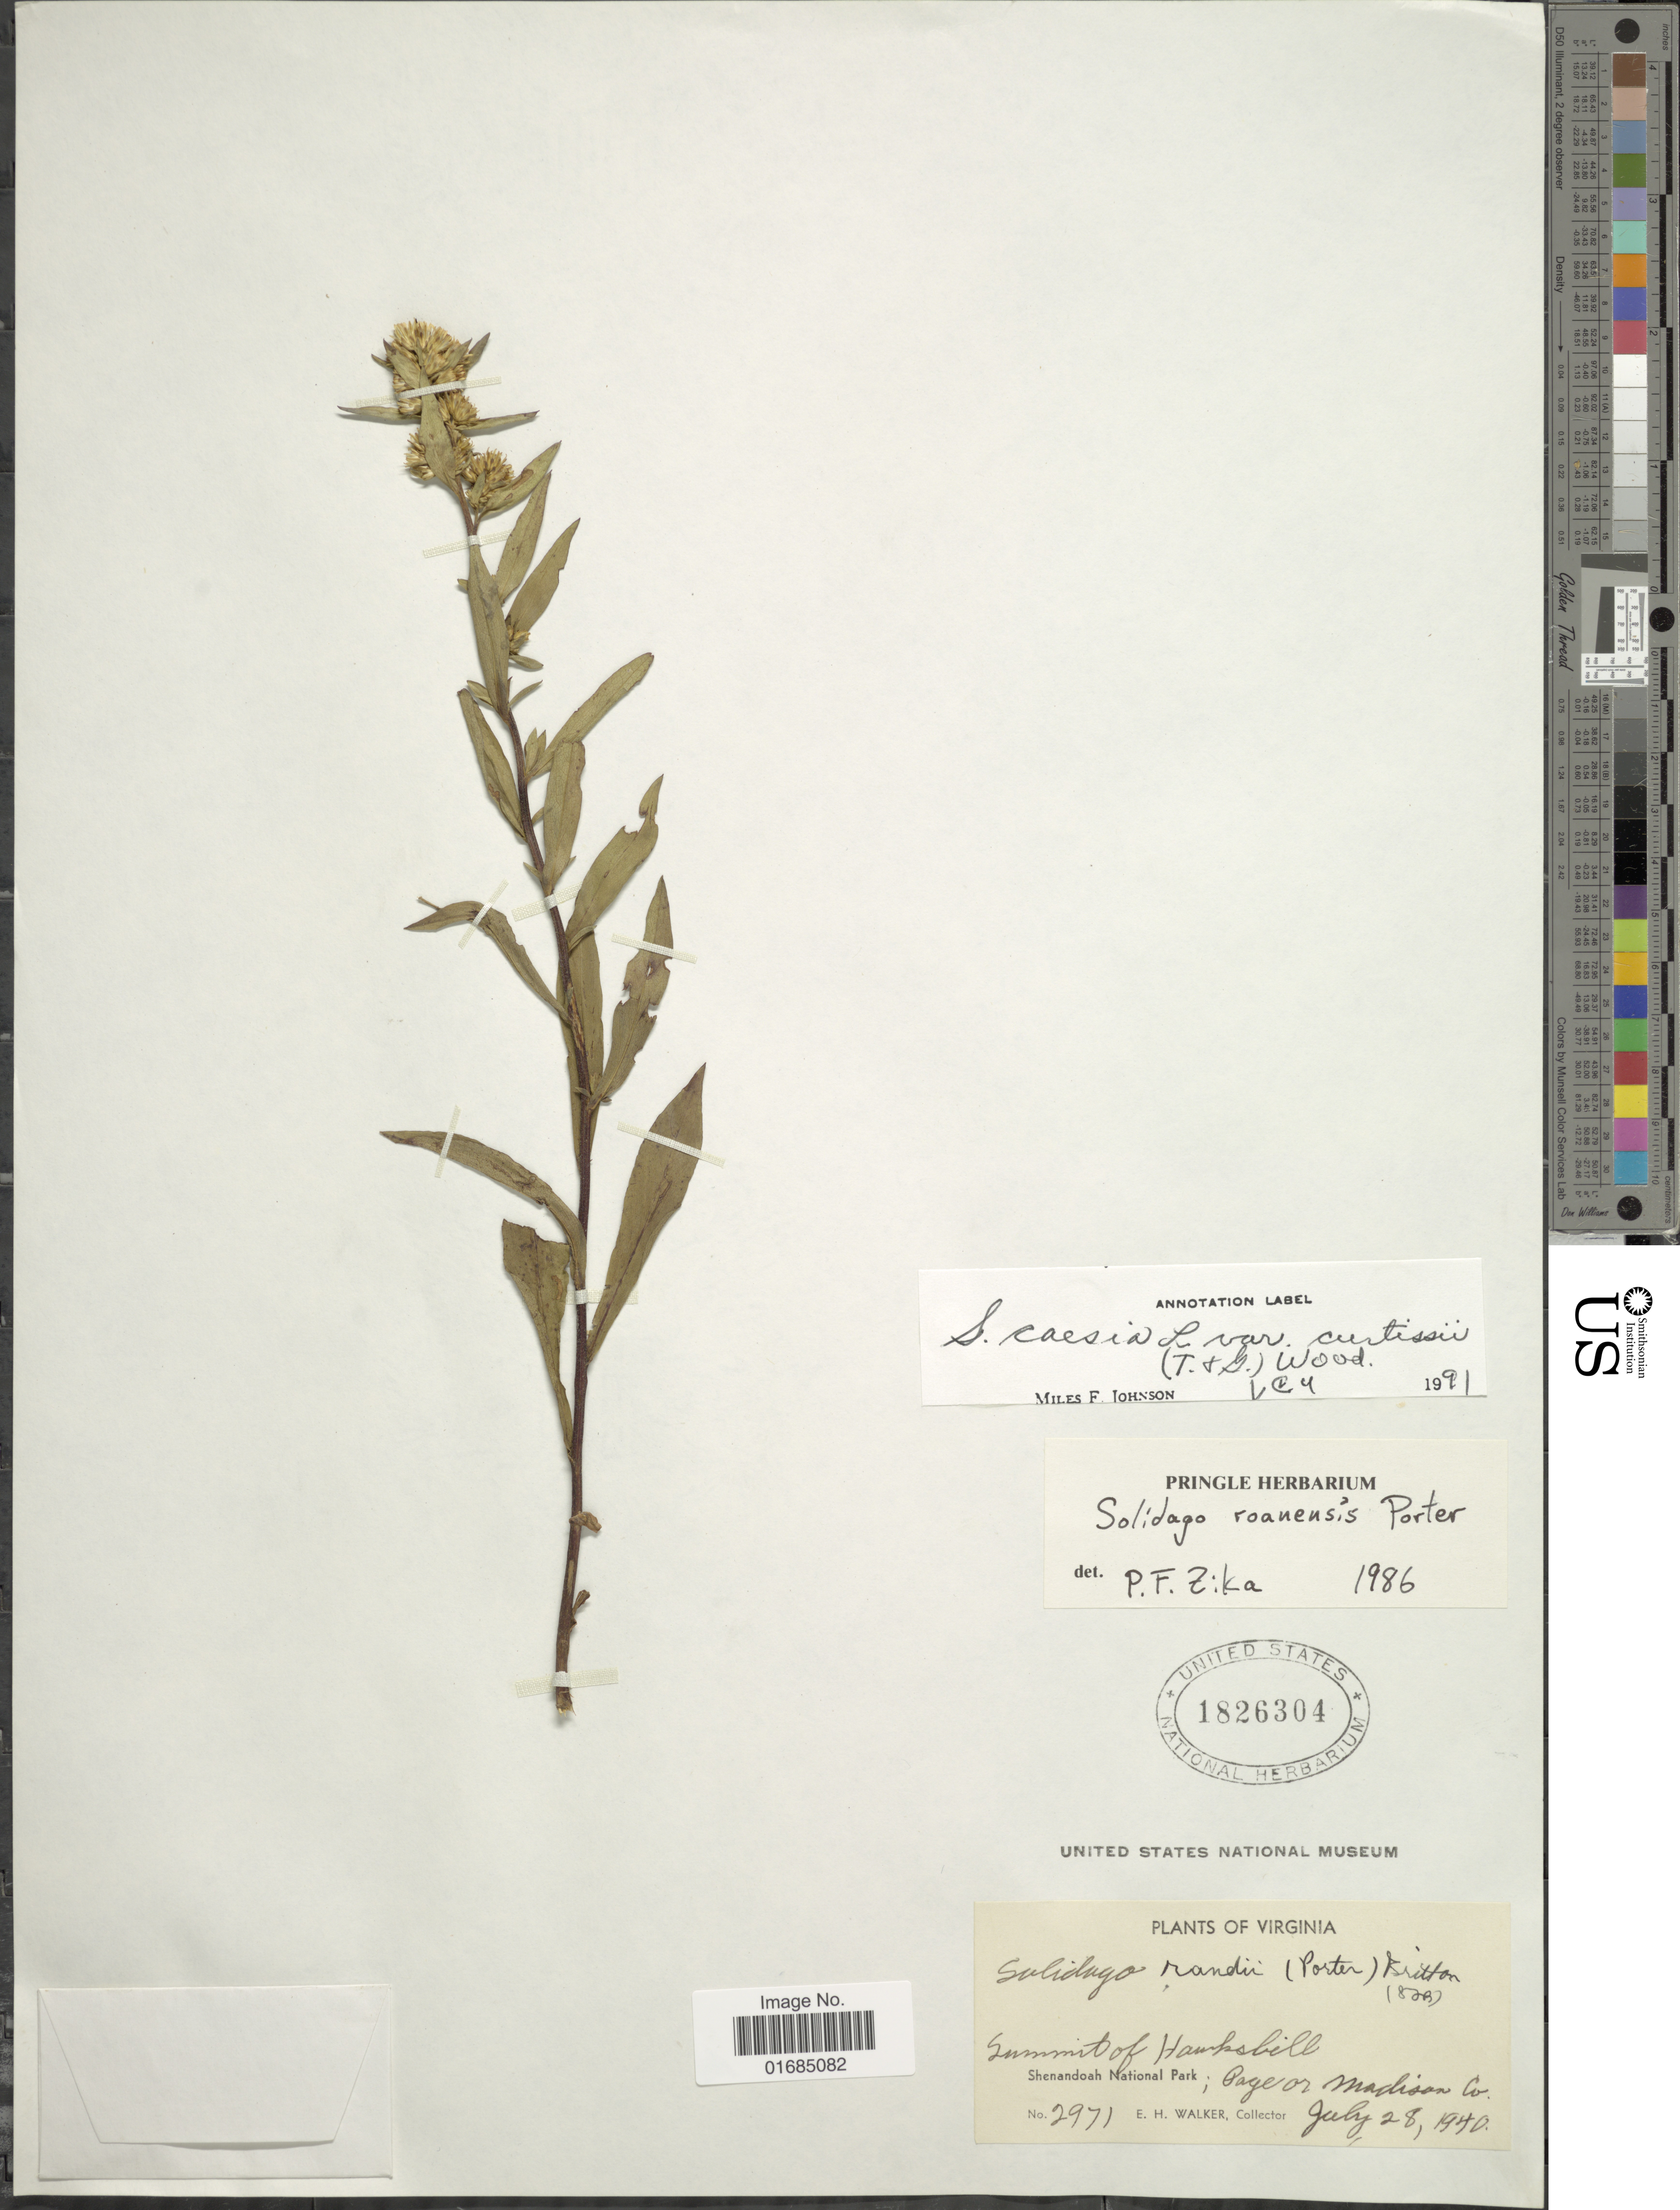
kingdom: Plantae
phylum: Tracheophyta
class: Magnoliopsida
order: Asterales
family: Asteraceae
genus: Solidago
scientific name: Solidago caesia var. curtisii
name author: (Torr. & A. Gray) C.E.S. Taylor & R.J. Taylor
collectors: E. H. Walker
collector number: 2971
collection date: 1940-07-28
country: United States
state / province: Virginia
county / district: Madison / Page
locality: Summit of Hawksbill, Shenandoah National Park; Page or Madison Co.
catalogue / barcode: US 1826304